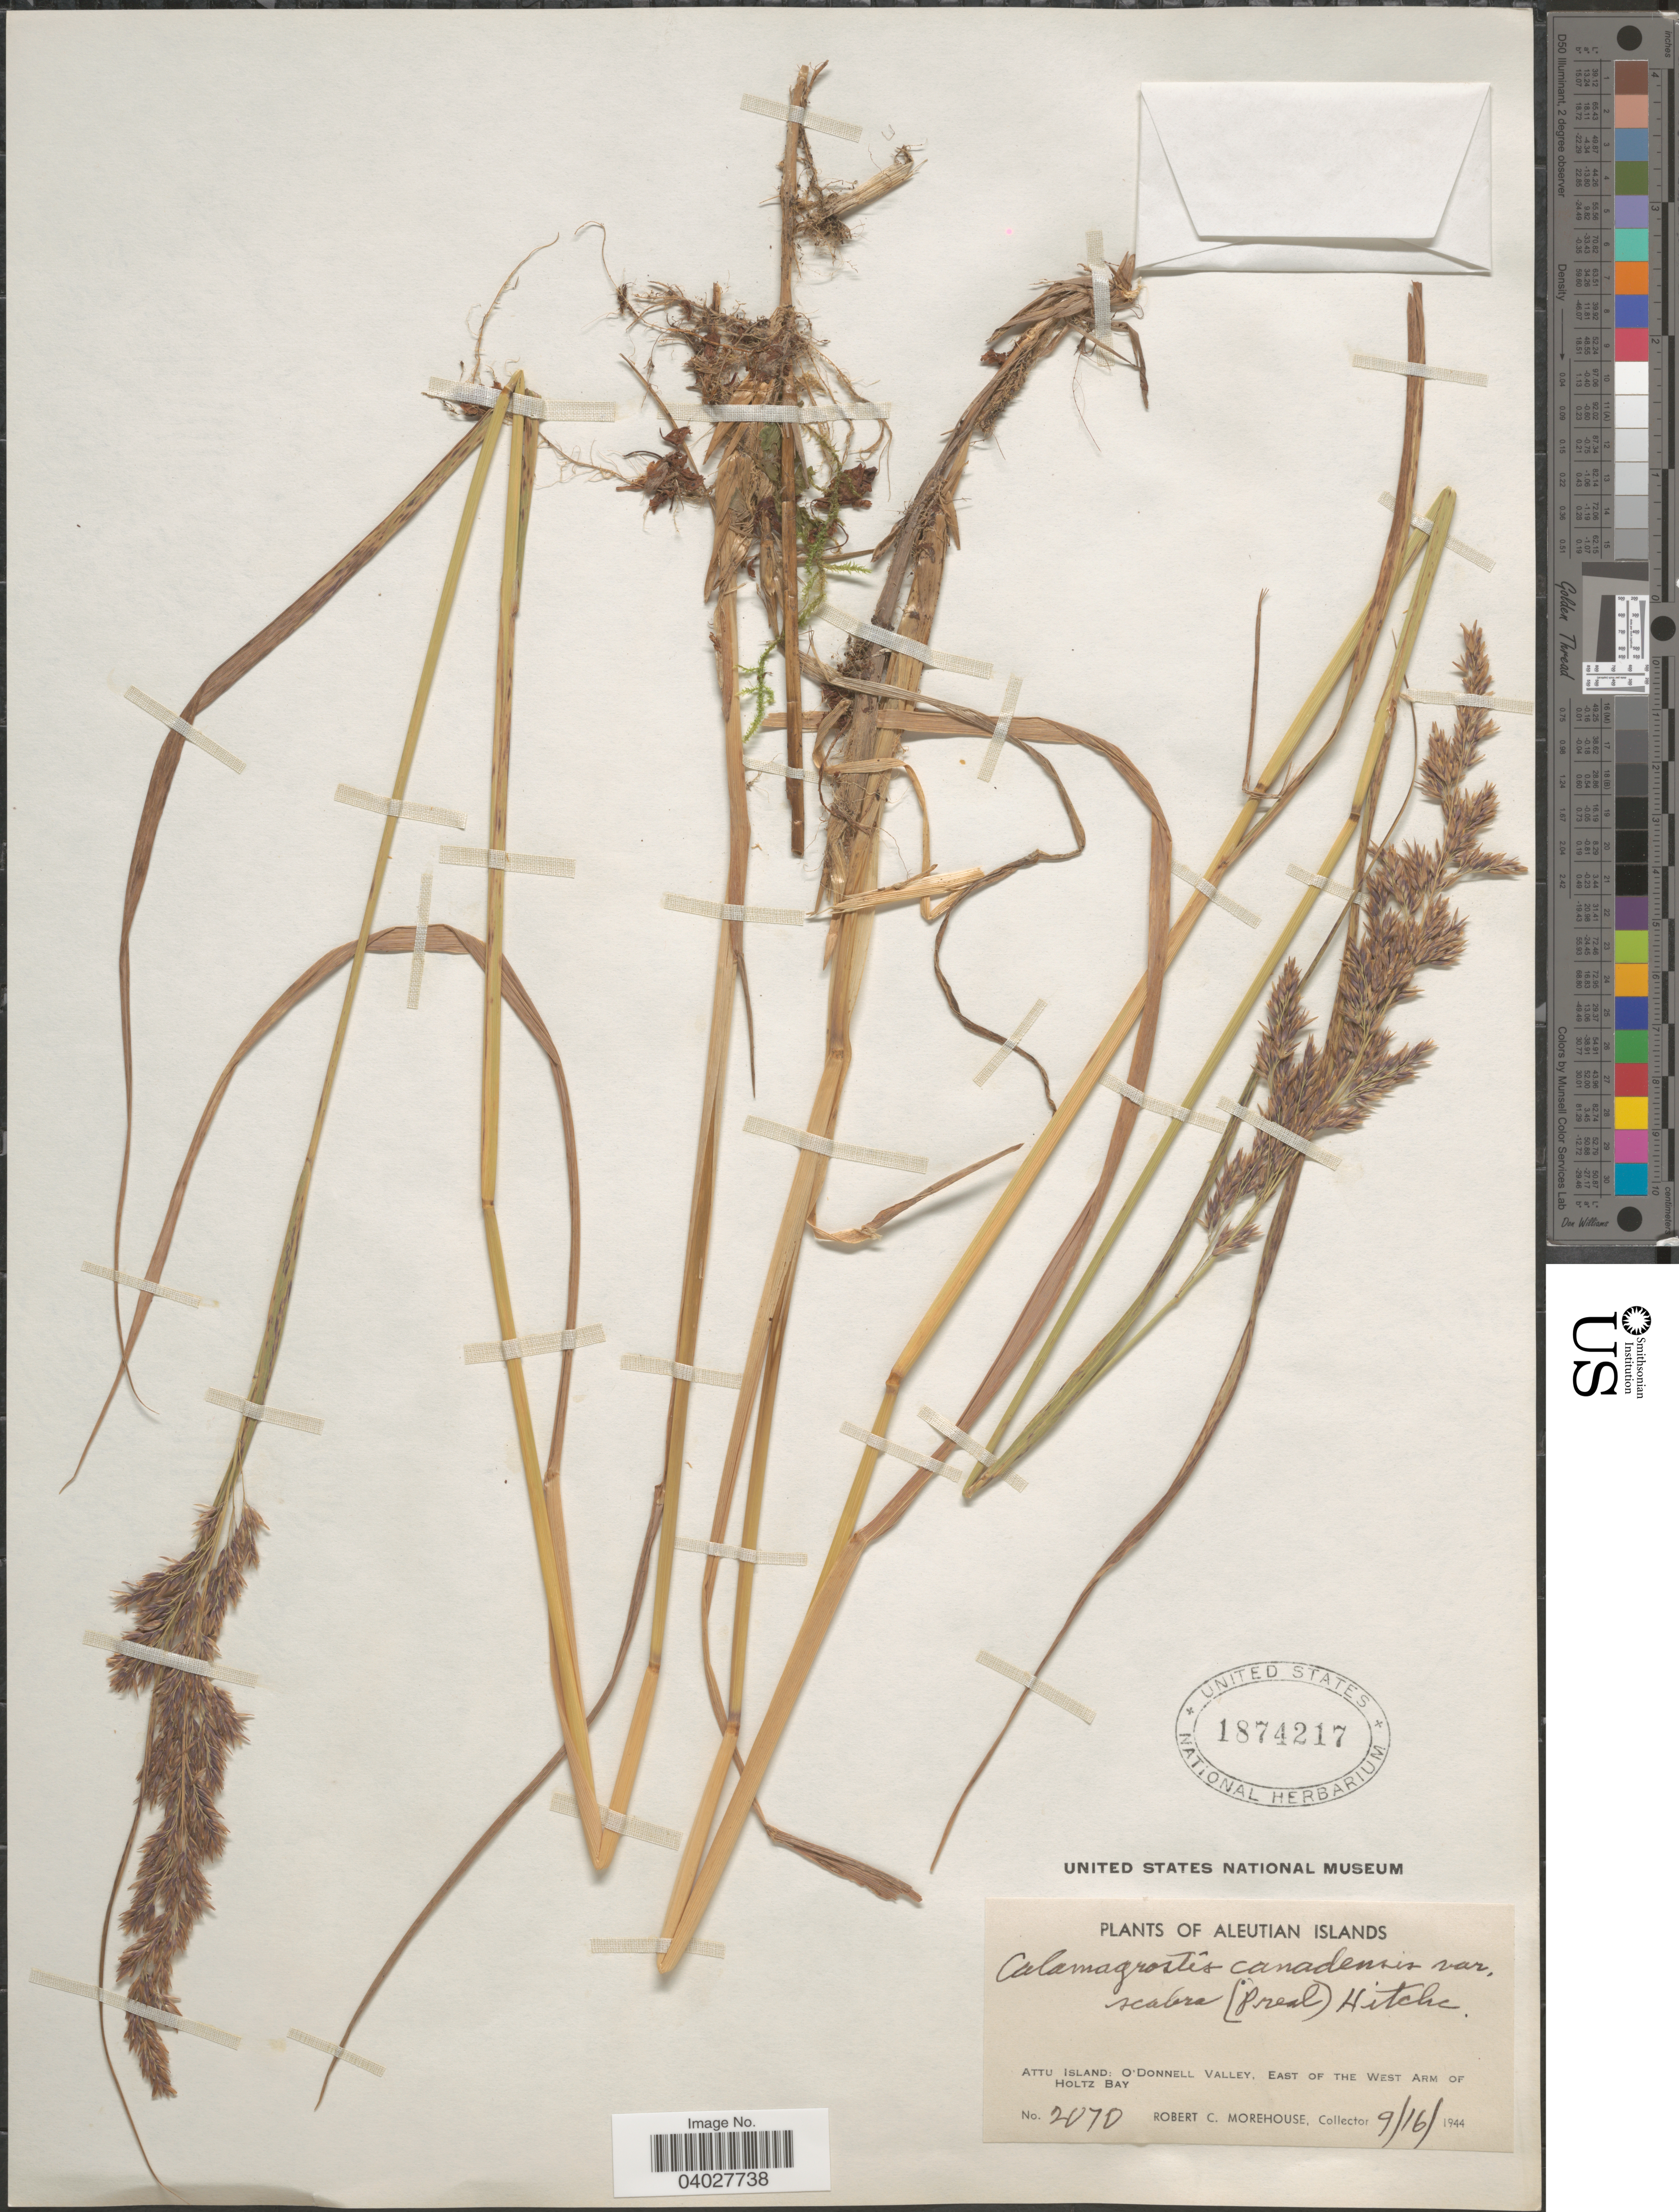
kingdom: Plantae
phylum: Tracheophyta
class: Liliopsida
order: Poales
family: Poaceae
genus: Calamagrostis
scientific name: Calamagrostis canadensis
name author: (Michx.) P. Beauv.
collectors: R. Morehouse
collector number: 2070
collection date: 1944-09-16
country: United States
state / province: Alaska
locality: Aleutian Islands. Attu Island: O'Donnell Valley, East of the West Arm of Holtz Bay.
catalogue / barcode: US 1874217